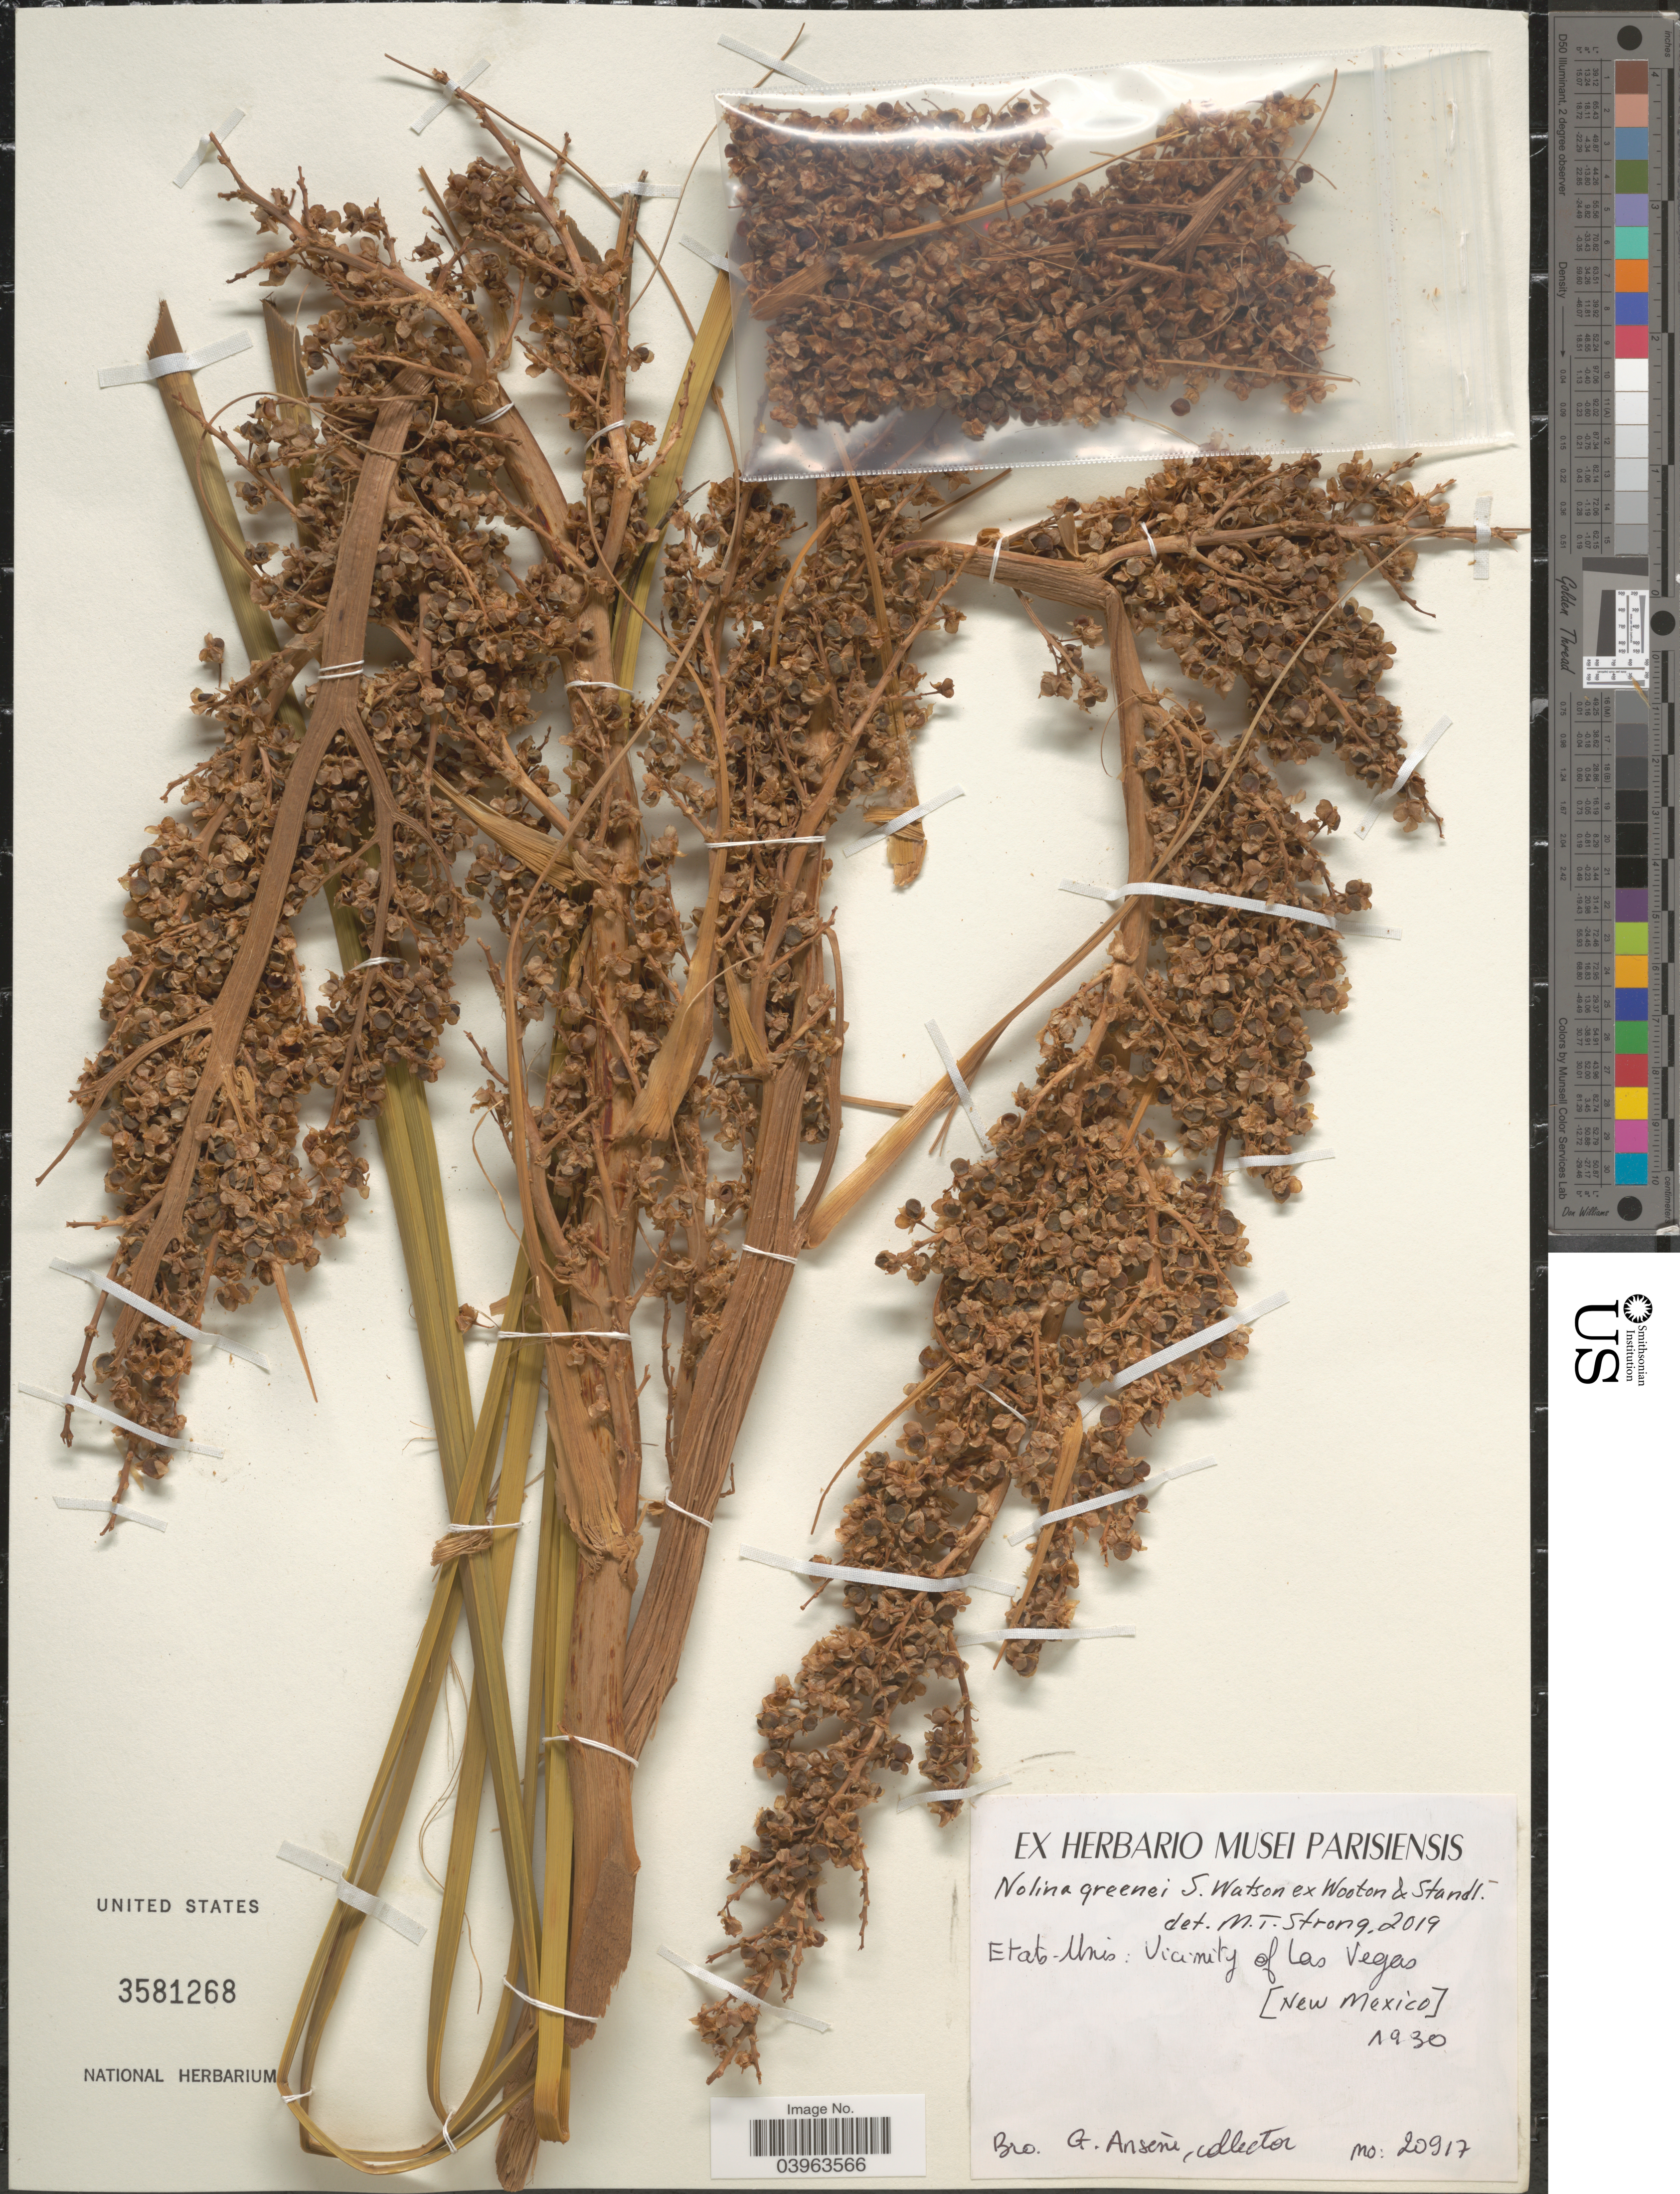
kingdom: Plantae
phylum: Tracheophyta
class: Liliopsida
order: Asparagales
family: Asparagaceae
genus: Nolina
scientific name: Nolina greenei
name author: S. Watson ex Trel.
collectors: Bro. G. Arsène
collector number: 20917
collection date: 1930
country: United States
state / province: New Mexico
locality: Vicinity of Las Vegas.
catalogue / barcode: US 3581268